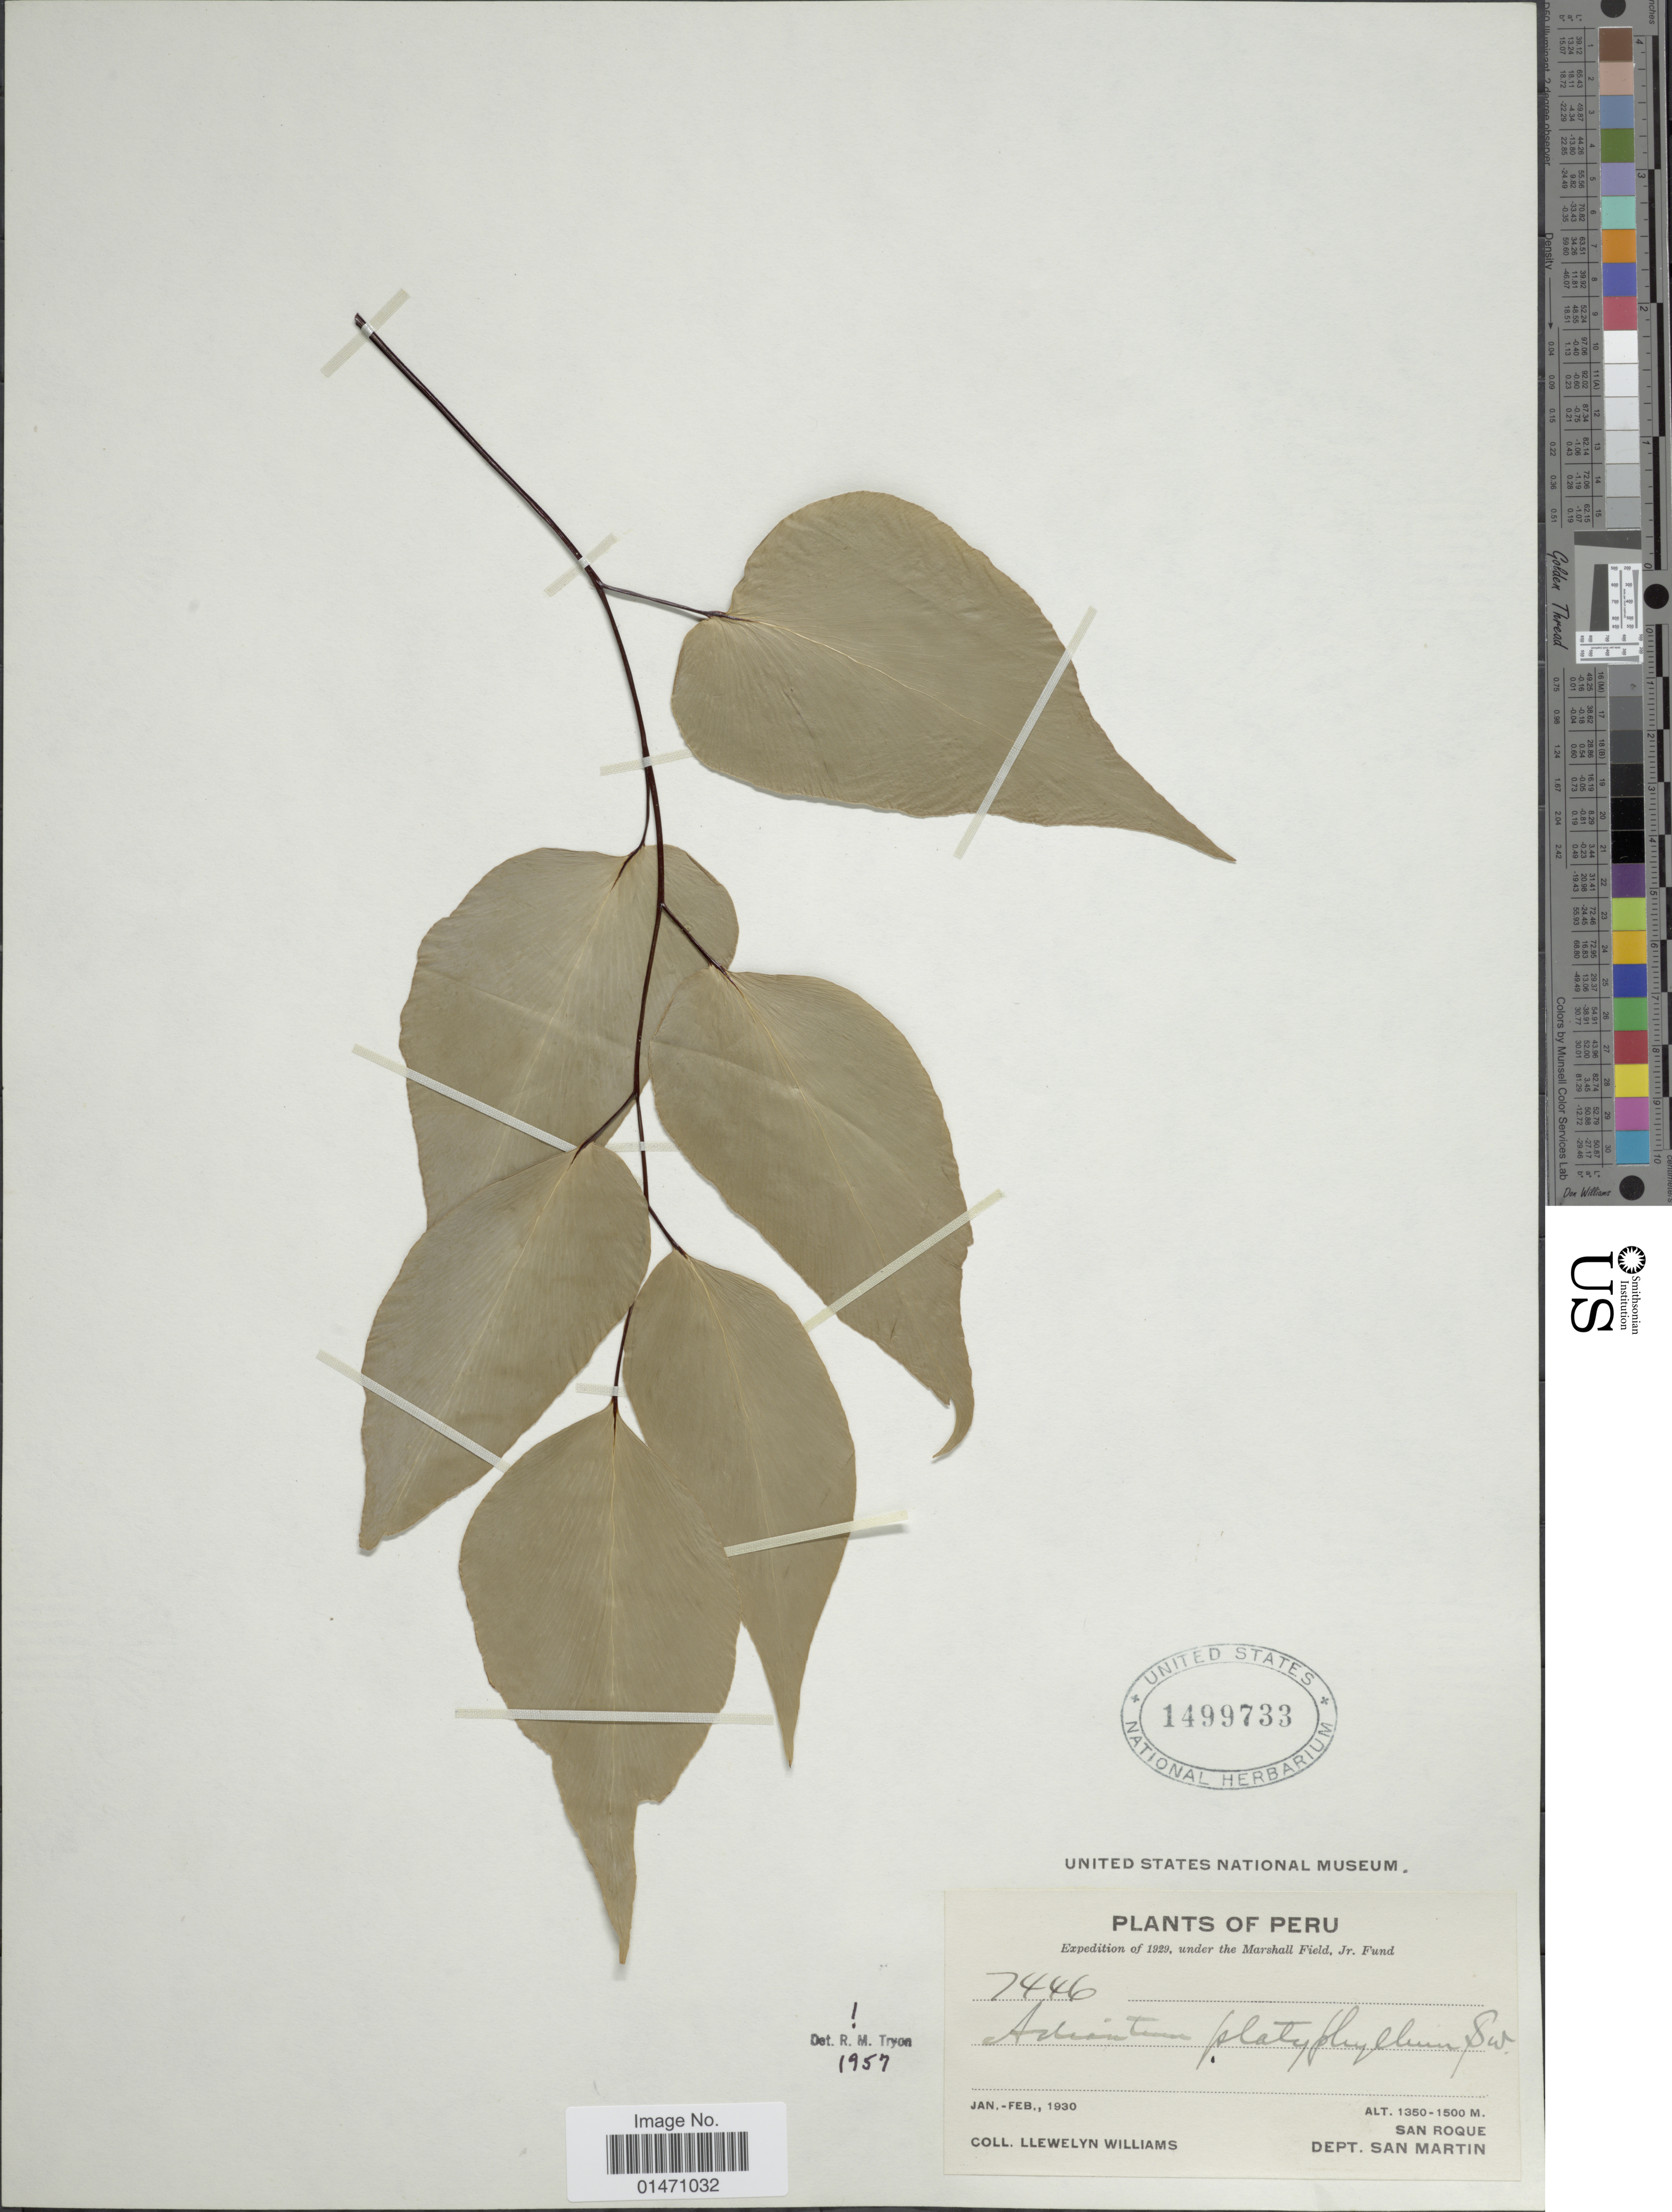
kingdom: Plantae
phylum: Tracheophyta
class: Polypodiopsida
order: Polypodiales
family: Pteridaceae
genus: Adiantum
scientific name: Adiantum platyphyllum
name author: Sw.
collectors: L. Williams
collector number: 7446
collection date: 1930-01/1930-02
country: Peru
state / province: San Martín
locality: San Roque, Dept. San Martin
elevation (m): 1350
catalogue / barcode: US 1499733